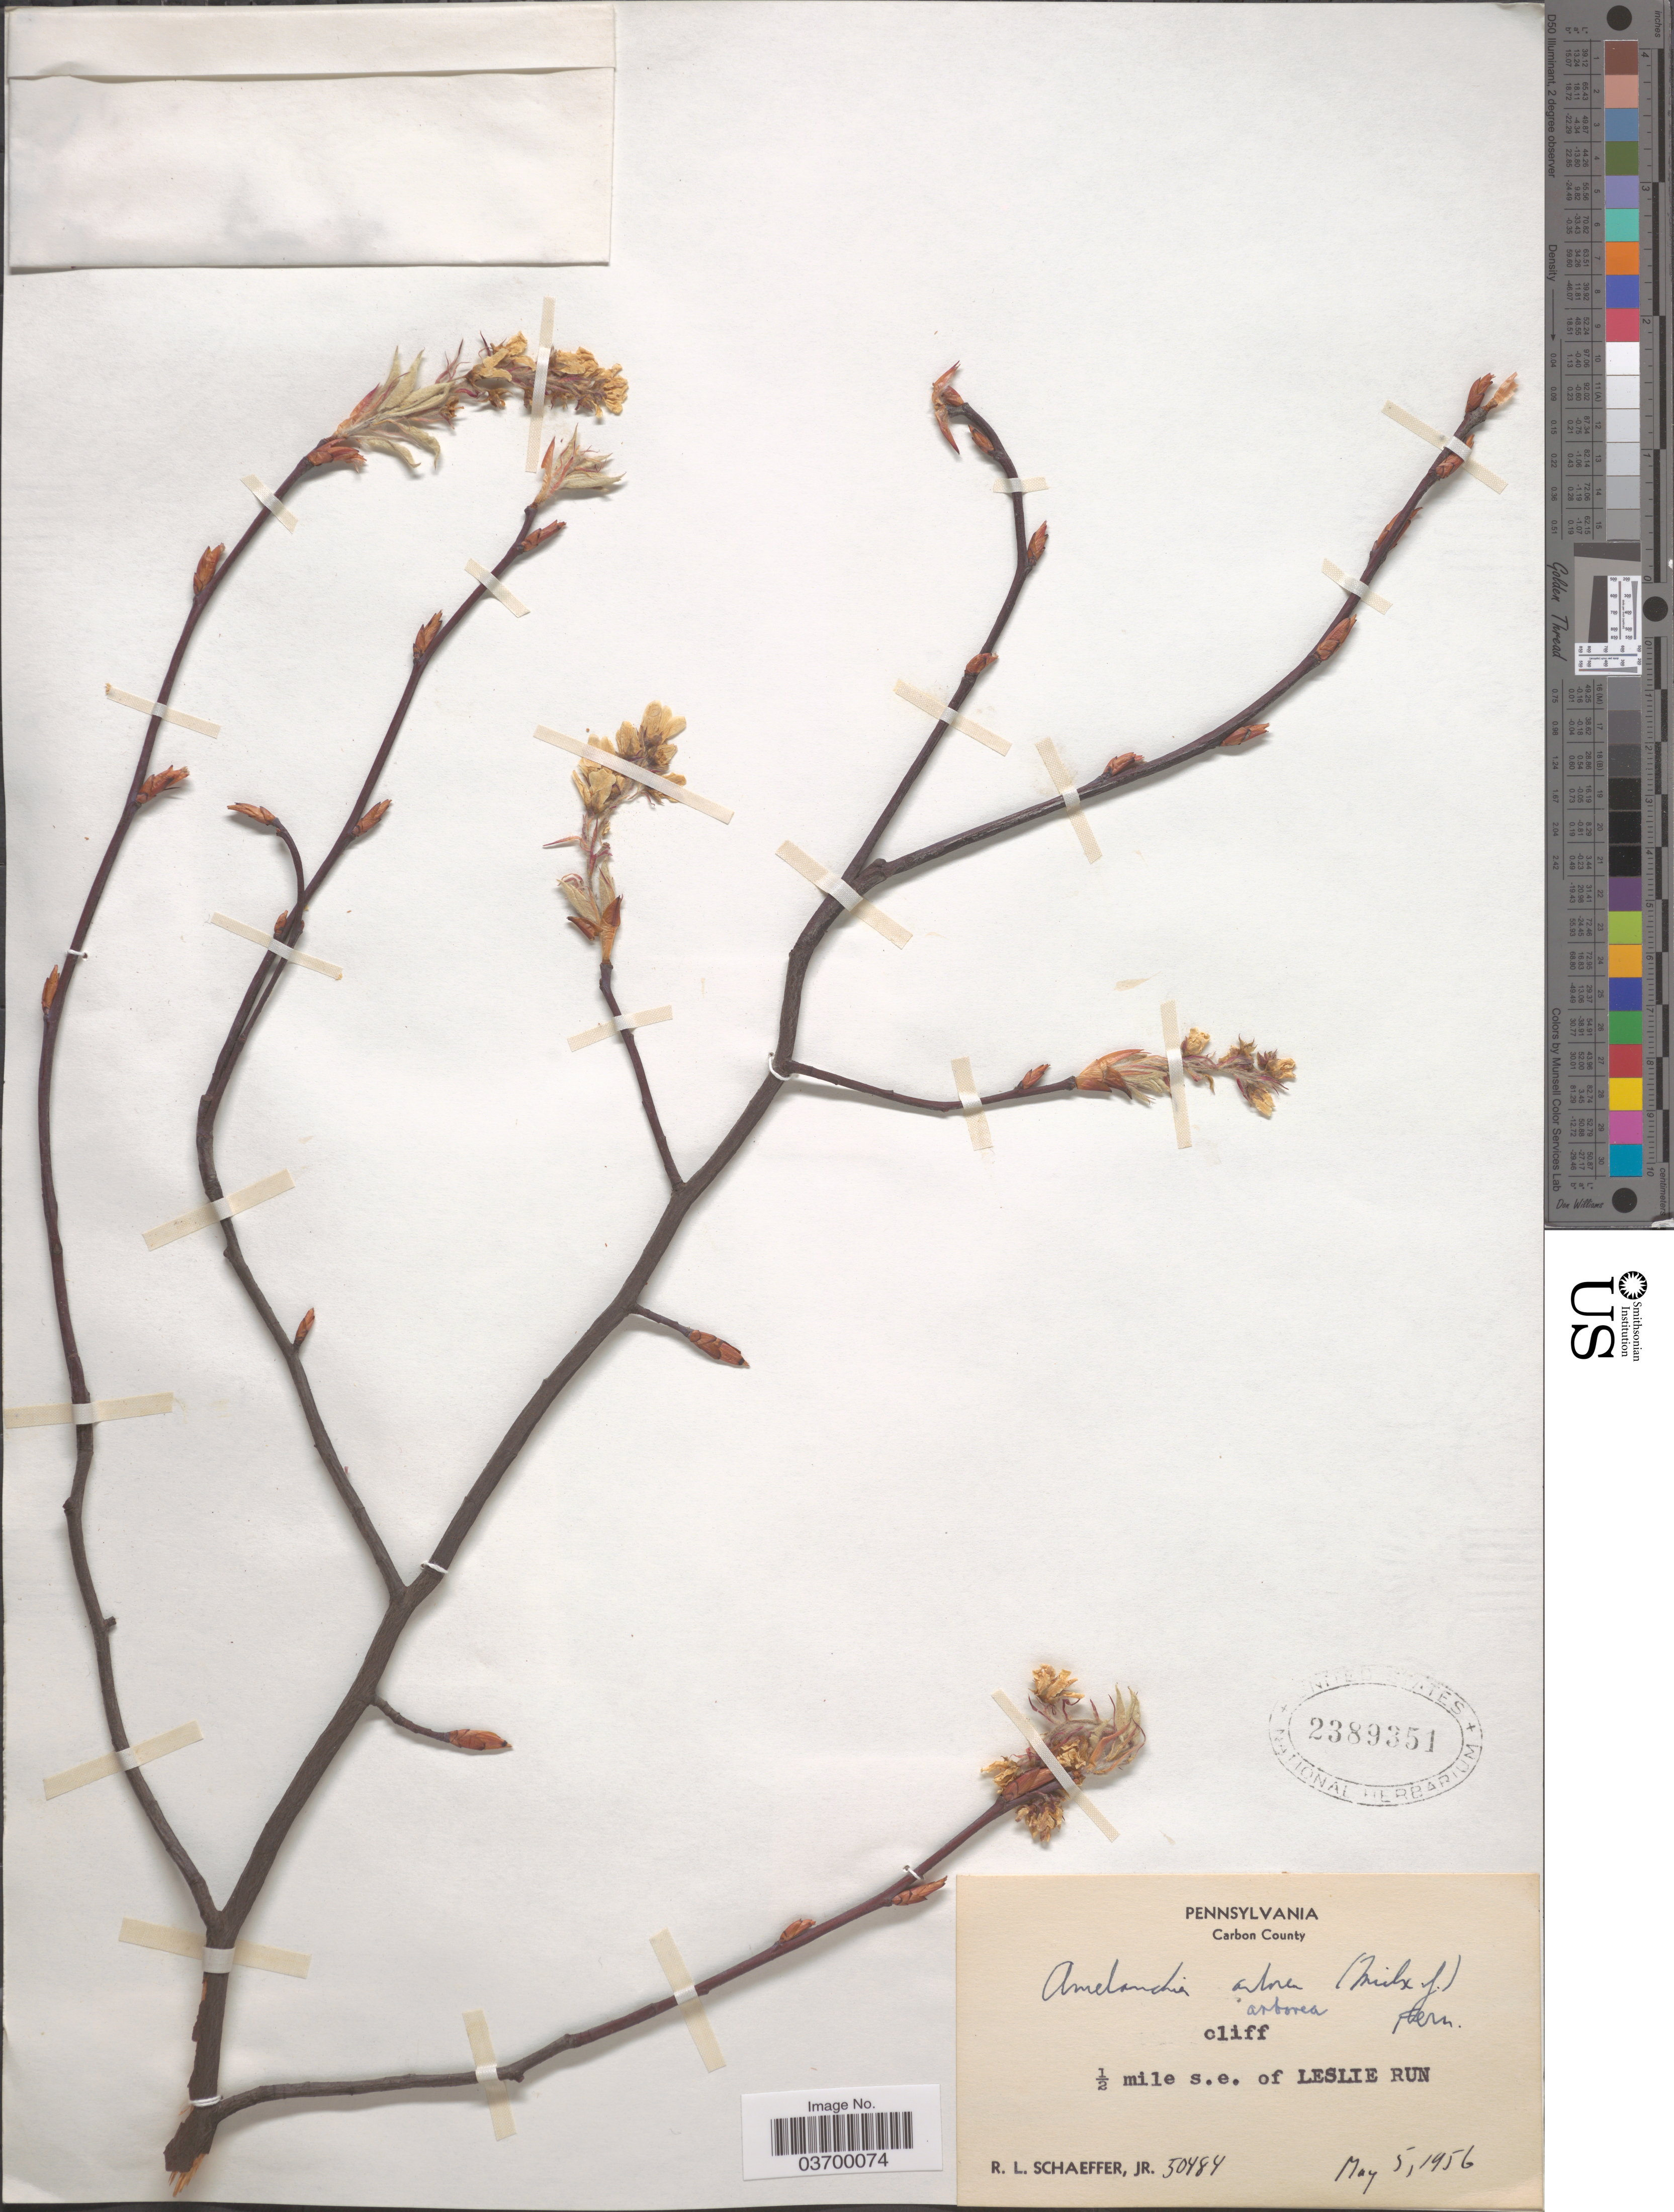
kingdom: Plantae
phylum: Tracheophyta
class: Magnoliopsida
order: Rosales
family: Rosaceae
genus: Amelanchier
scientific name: Amelanchier arborea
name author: (F. Michx.) Fernald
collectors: R. L. Schaeffer Jr.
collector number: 50484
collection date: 1956-05-05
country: United States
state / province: Pennsylvania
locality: Carbon County. ½ mile s.e. of Leslie Run.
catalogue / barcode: US 2389351